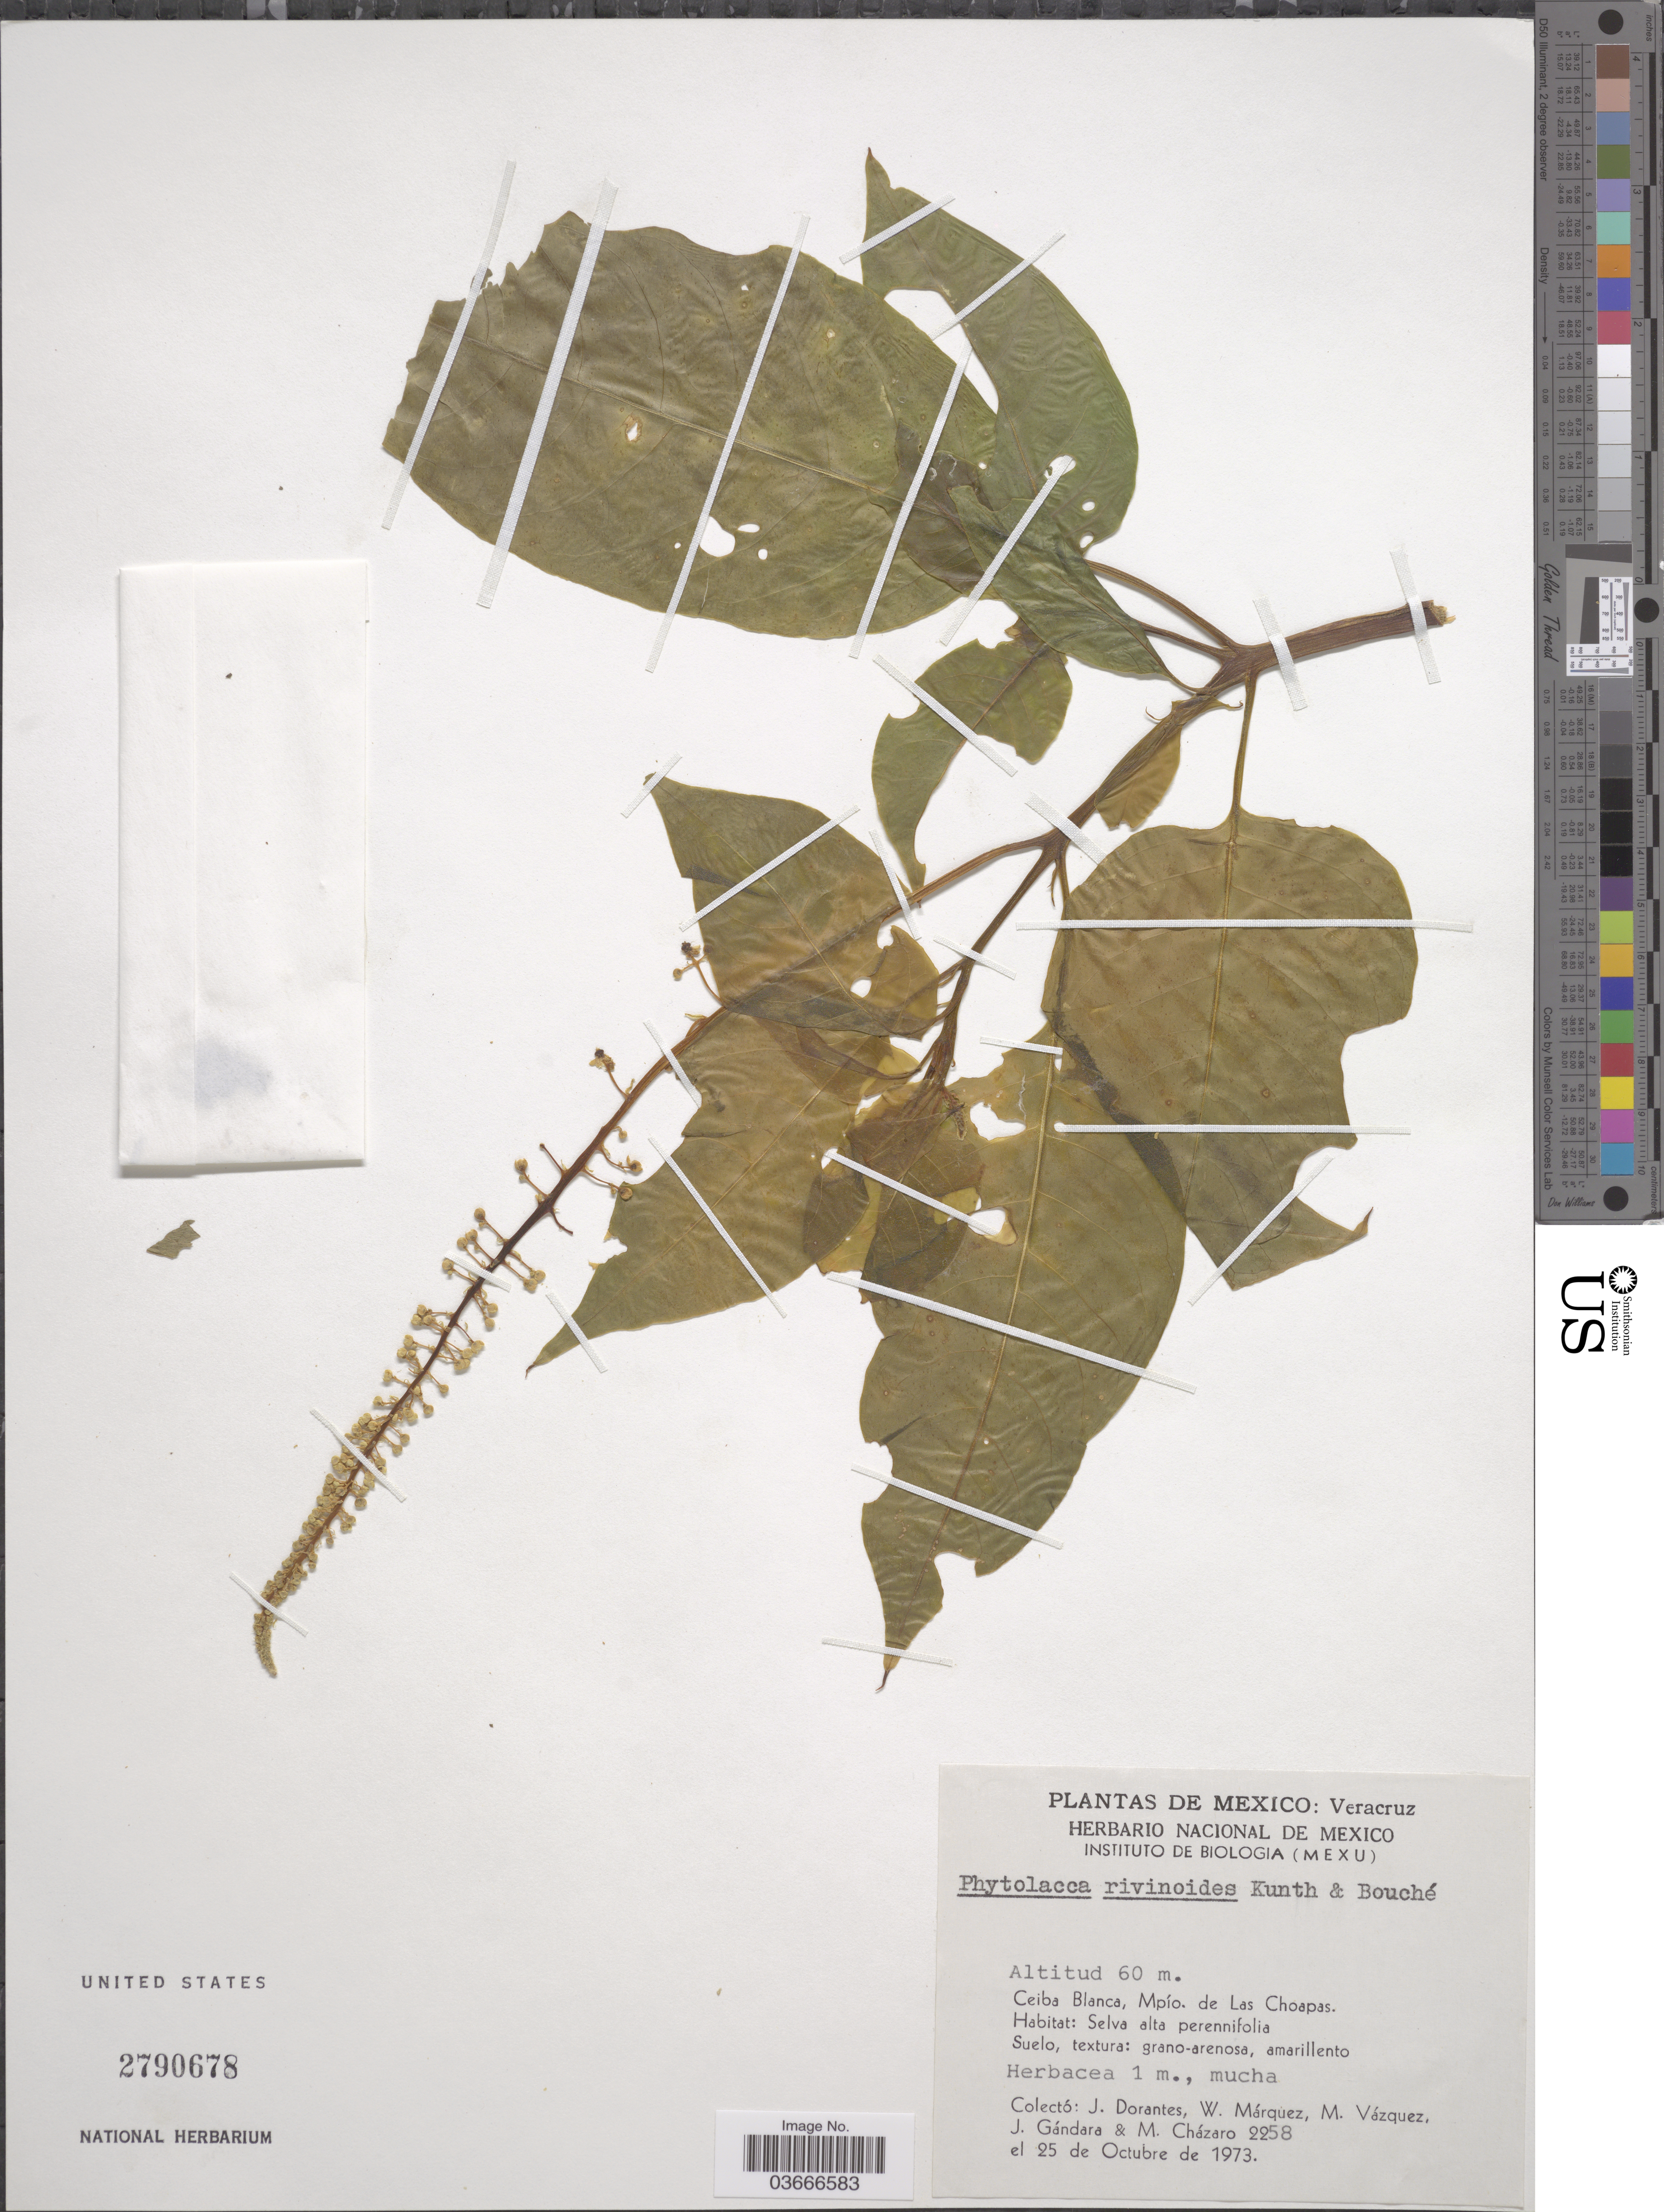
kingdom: Plantae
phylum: Tracheophyta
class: Magnoliopsida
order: Caryophyllales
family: Phytolaccaceae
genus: Phytolacca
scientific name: Phytolacca rivinoides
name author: Kunth & C.D. Bouché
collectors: J. Dorantes, W. Márquez, M. Vázquez, J. Gandara & M. Chazaro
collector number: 2258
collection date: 1973-10-25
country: Mexico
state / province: Veracruz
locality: Veracruz. Ceiba Blanca, Mpío. de Las Choapas.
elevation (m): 60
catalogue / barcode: US 2790678